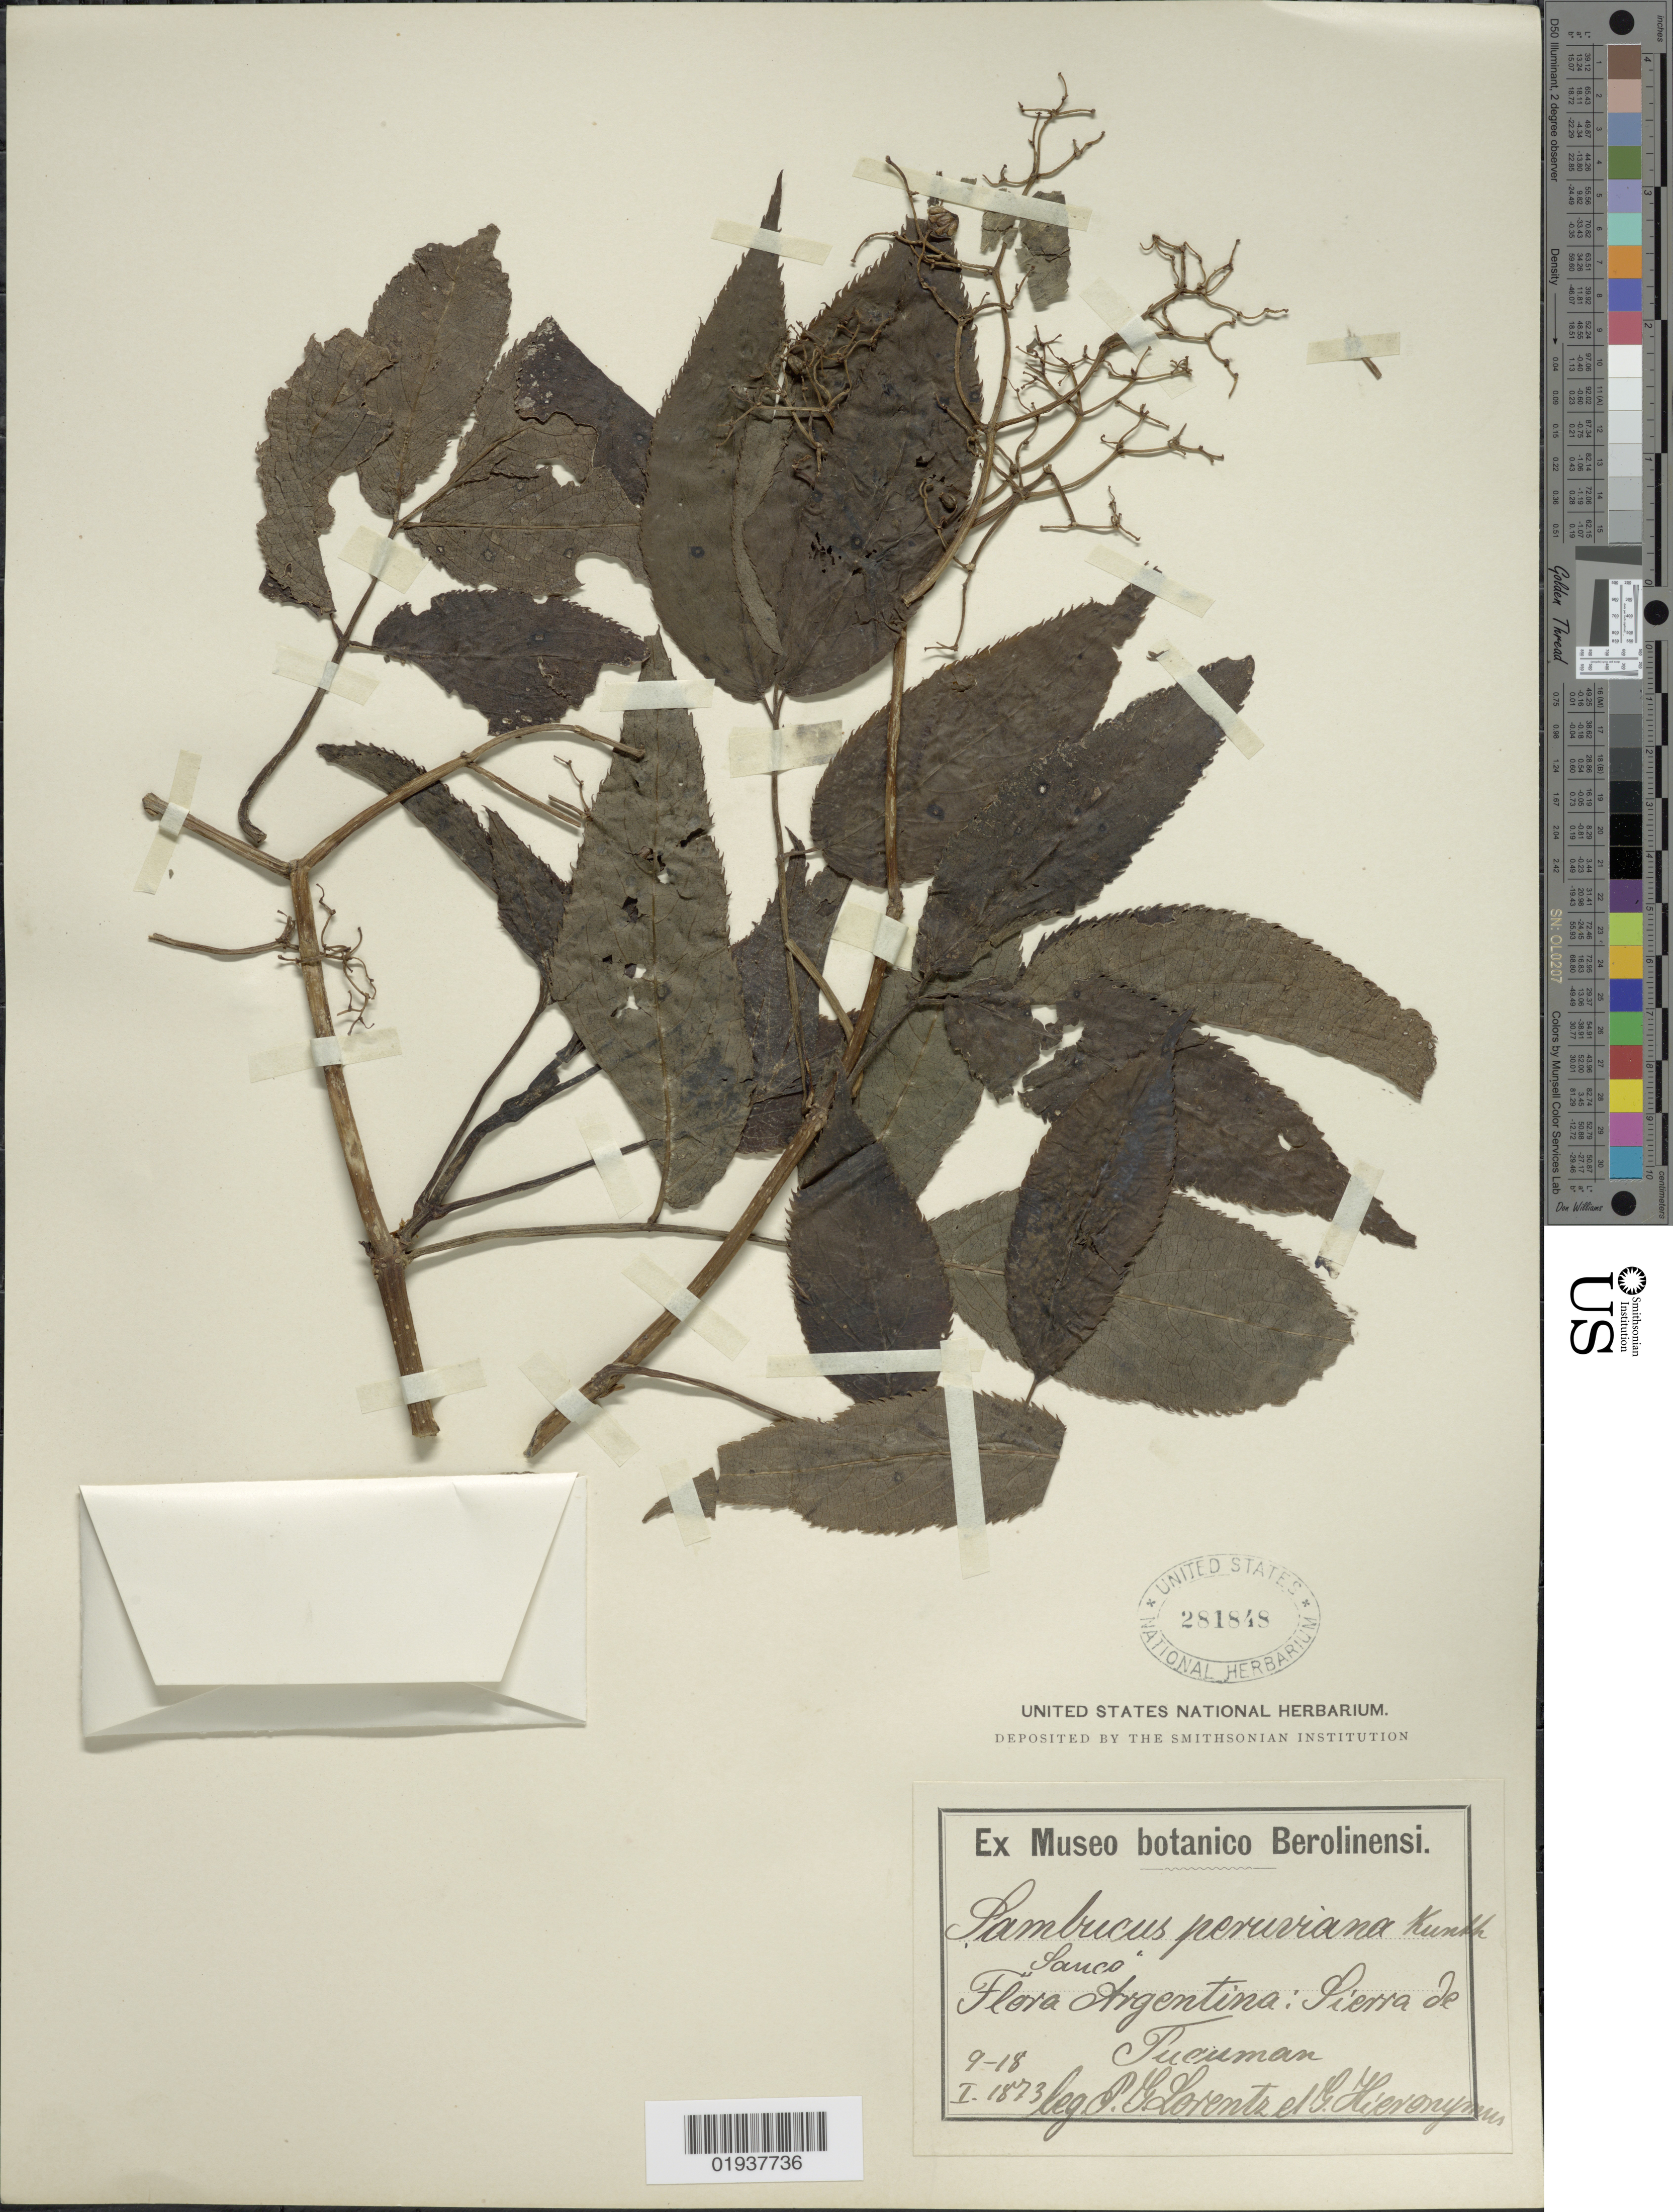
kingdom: Plantae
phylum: Tracheophyta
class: Magnoliopsida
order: Dipsacales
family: Viburnaceae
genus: Sambucus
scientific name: Sambucus peruviana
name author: Kunth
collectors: P. G. Lorentz & G. H. Hieronymus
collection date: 1873-01-09/1873-01-18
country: Argentina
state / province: Tucuman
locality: Sierra de Tucuman.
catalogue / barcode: US 281848